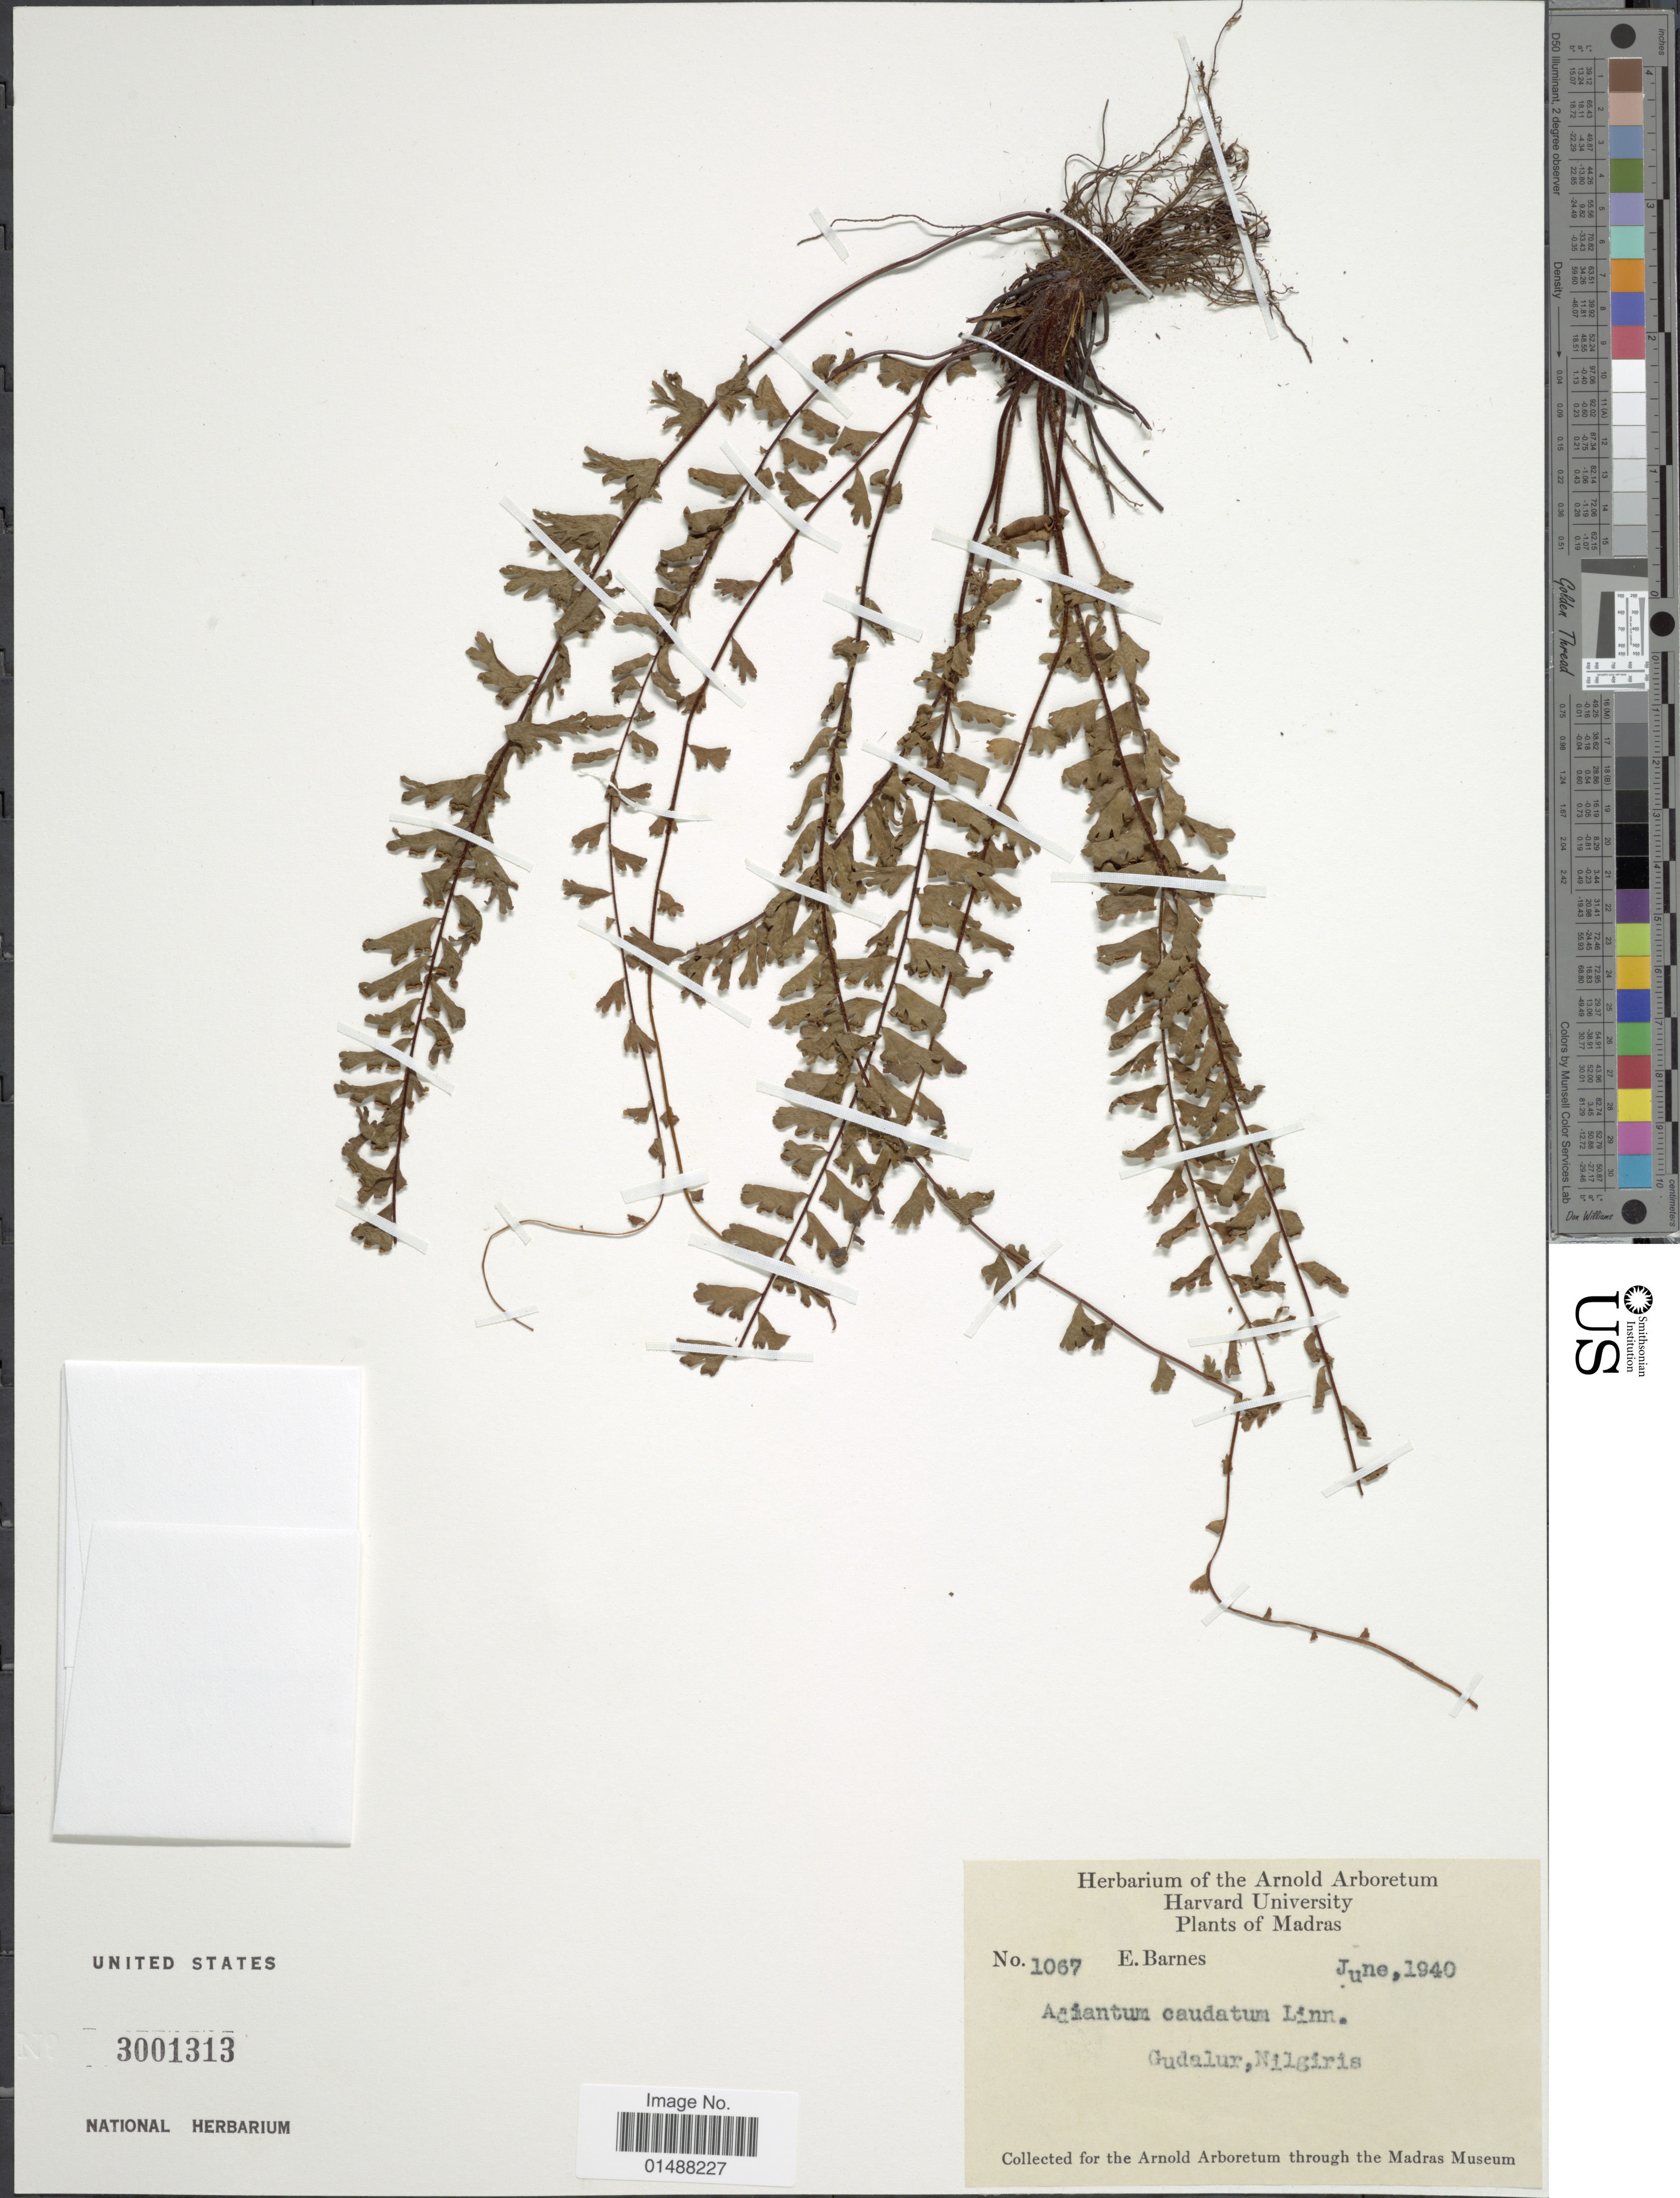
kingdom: Plantae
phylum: Tracheophyta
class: Polypodiopsida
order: Polypodiales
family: Pteridaceae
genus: Adiantum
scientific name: Adiantum caudatum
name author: L.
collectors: E. Barnes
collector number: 1067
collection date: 1940-06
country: India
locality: Madras, Gudalur, Nilgiris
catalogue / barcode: US 3001313